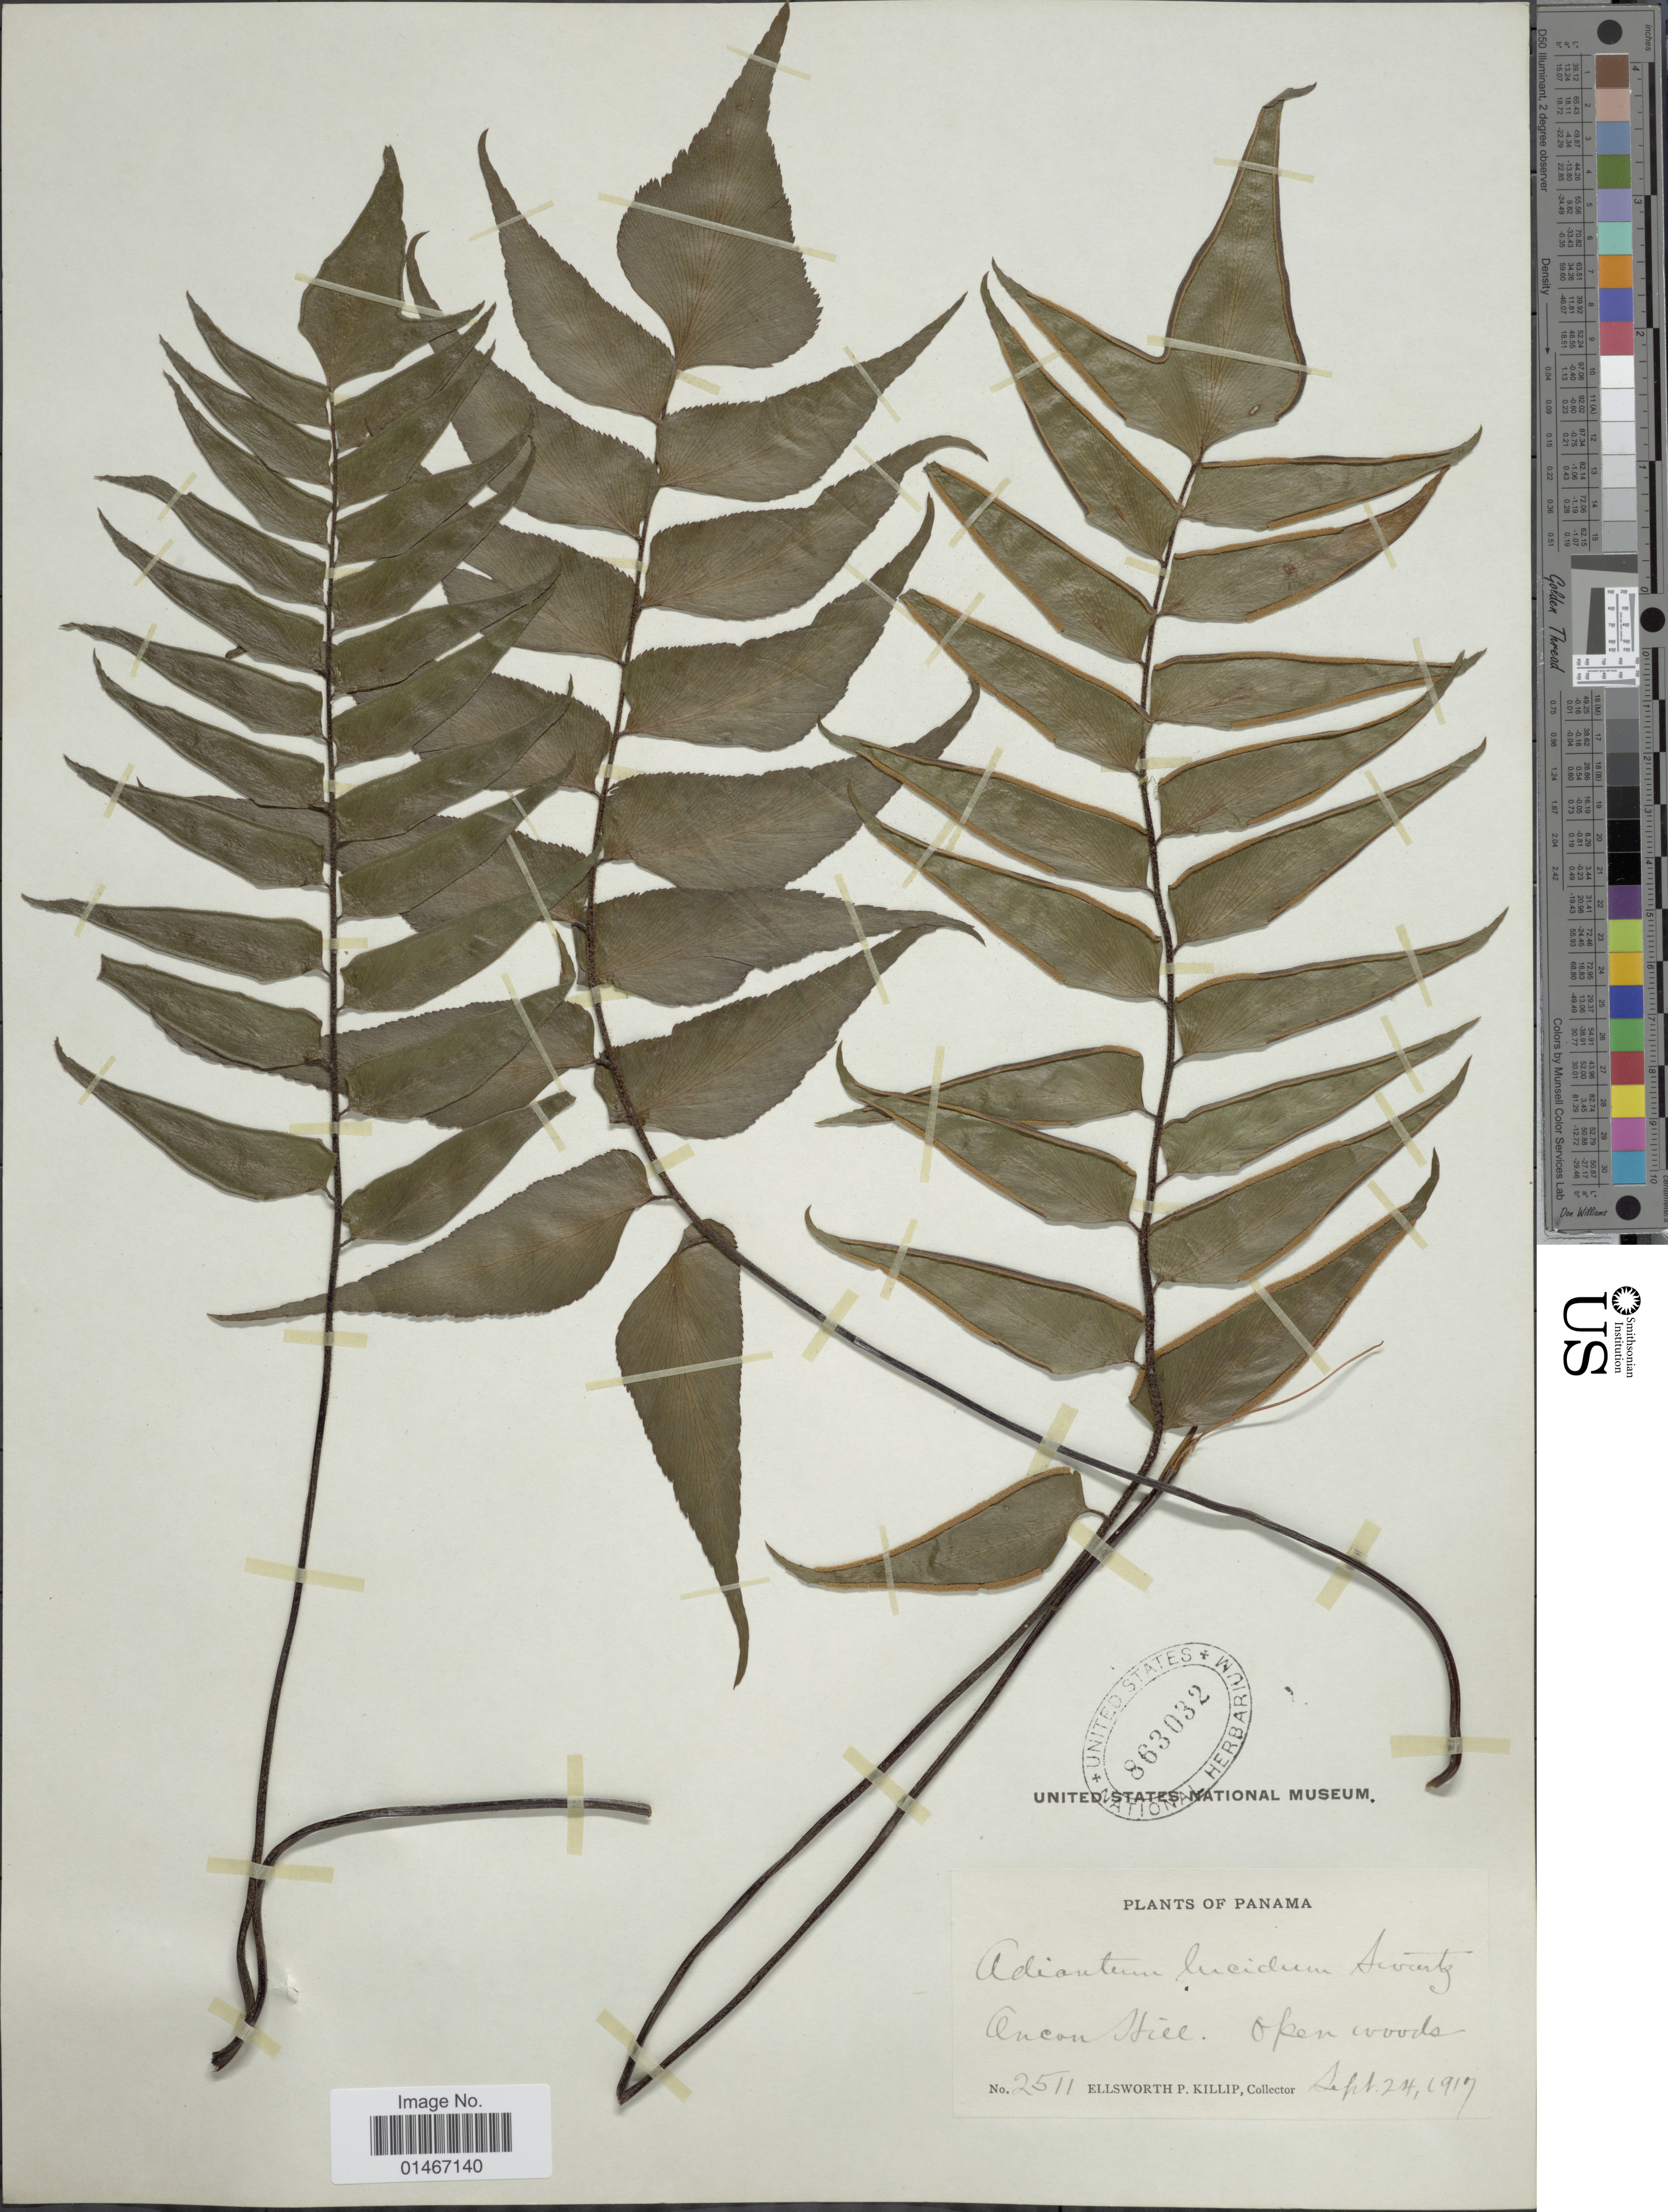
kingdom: Plantae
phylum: Tracheophyta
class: Polypodiopsida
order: Polypodiales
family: Pteridaceae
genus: Adiantum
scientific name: Adiantum lucidum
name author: (Cav.) Sw.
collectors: E. P. Killip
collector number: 2511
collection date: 1917-09-24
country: Panama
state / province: Panamá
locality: Cancon Hill.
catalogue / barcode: US 863032